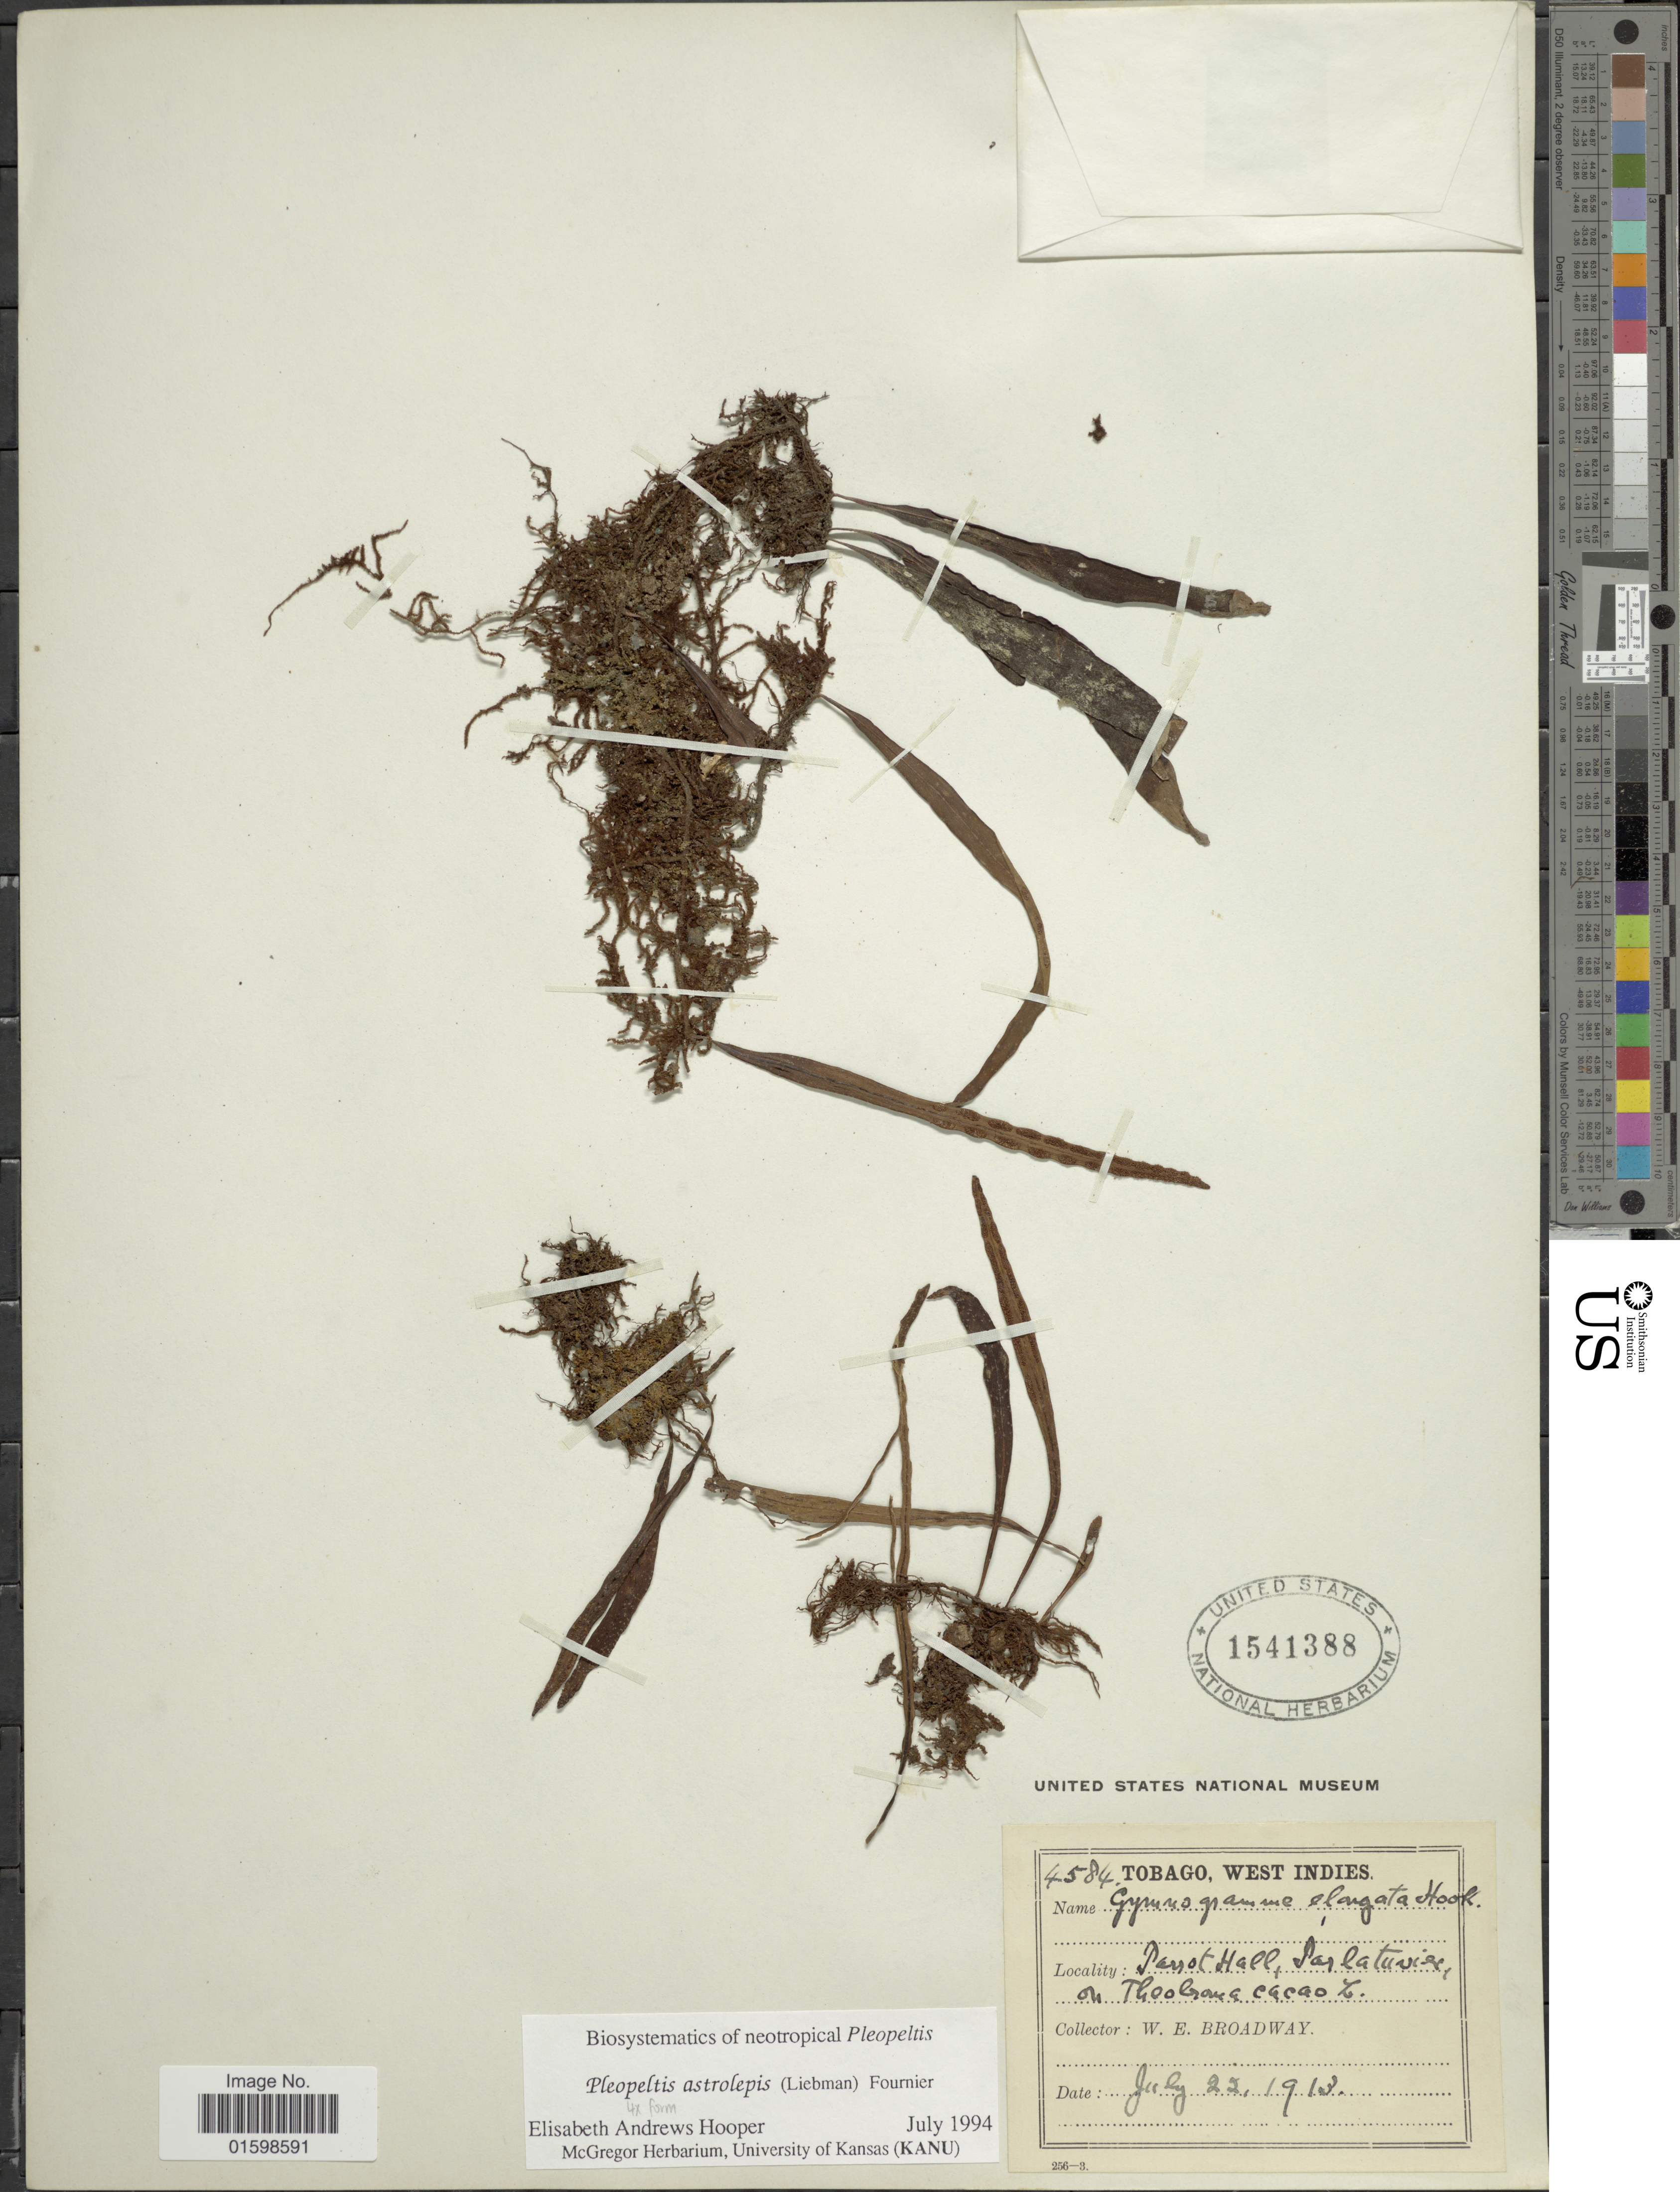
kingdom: Plantae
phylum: Tracheophyta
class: Polypodiopsida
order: Polypodiales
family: Polypodiaceae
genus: Pleopeltis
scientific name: Pleopeltis astrolepis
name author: (Liebm.) E. Fourn.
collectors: W. E. Broadway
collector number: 4584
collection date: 1913-07-22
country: Trinidad and Tobago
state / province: Tobago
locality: West Indies, Parrot Hall, Parlatuvier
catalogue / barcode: US 1541388